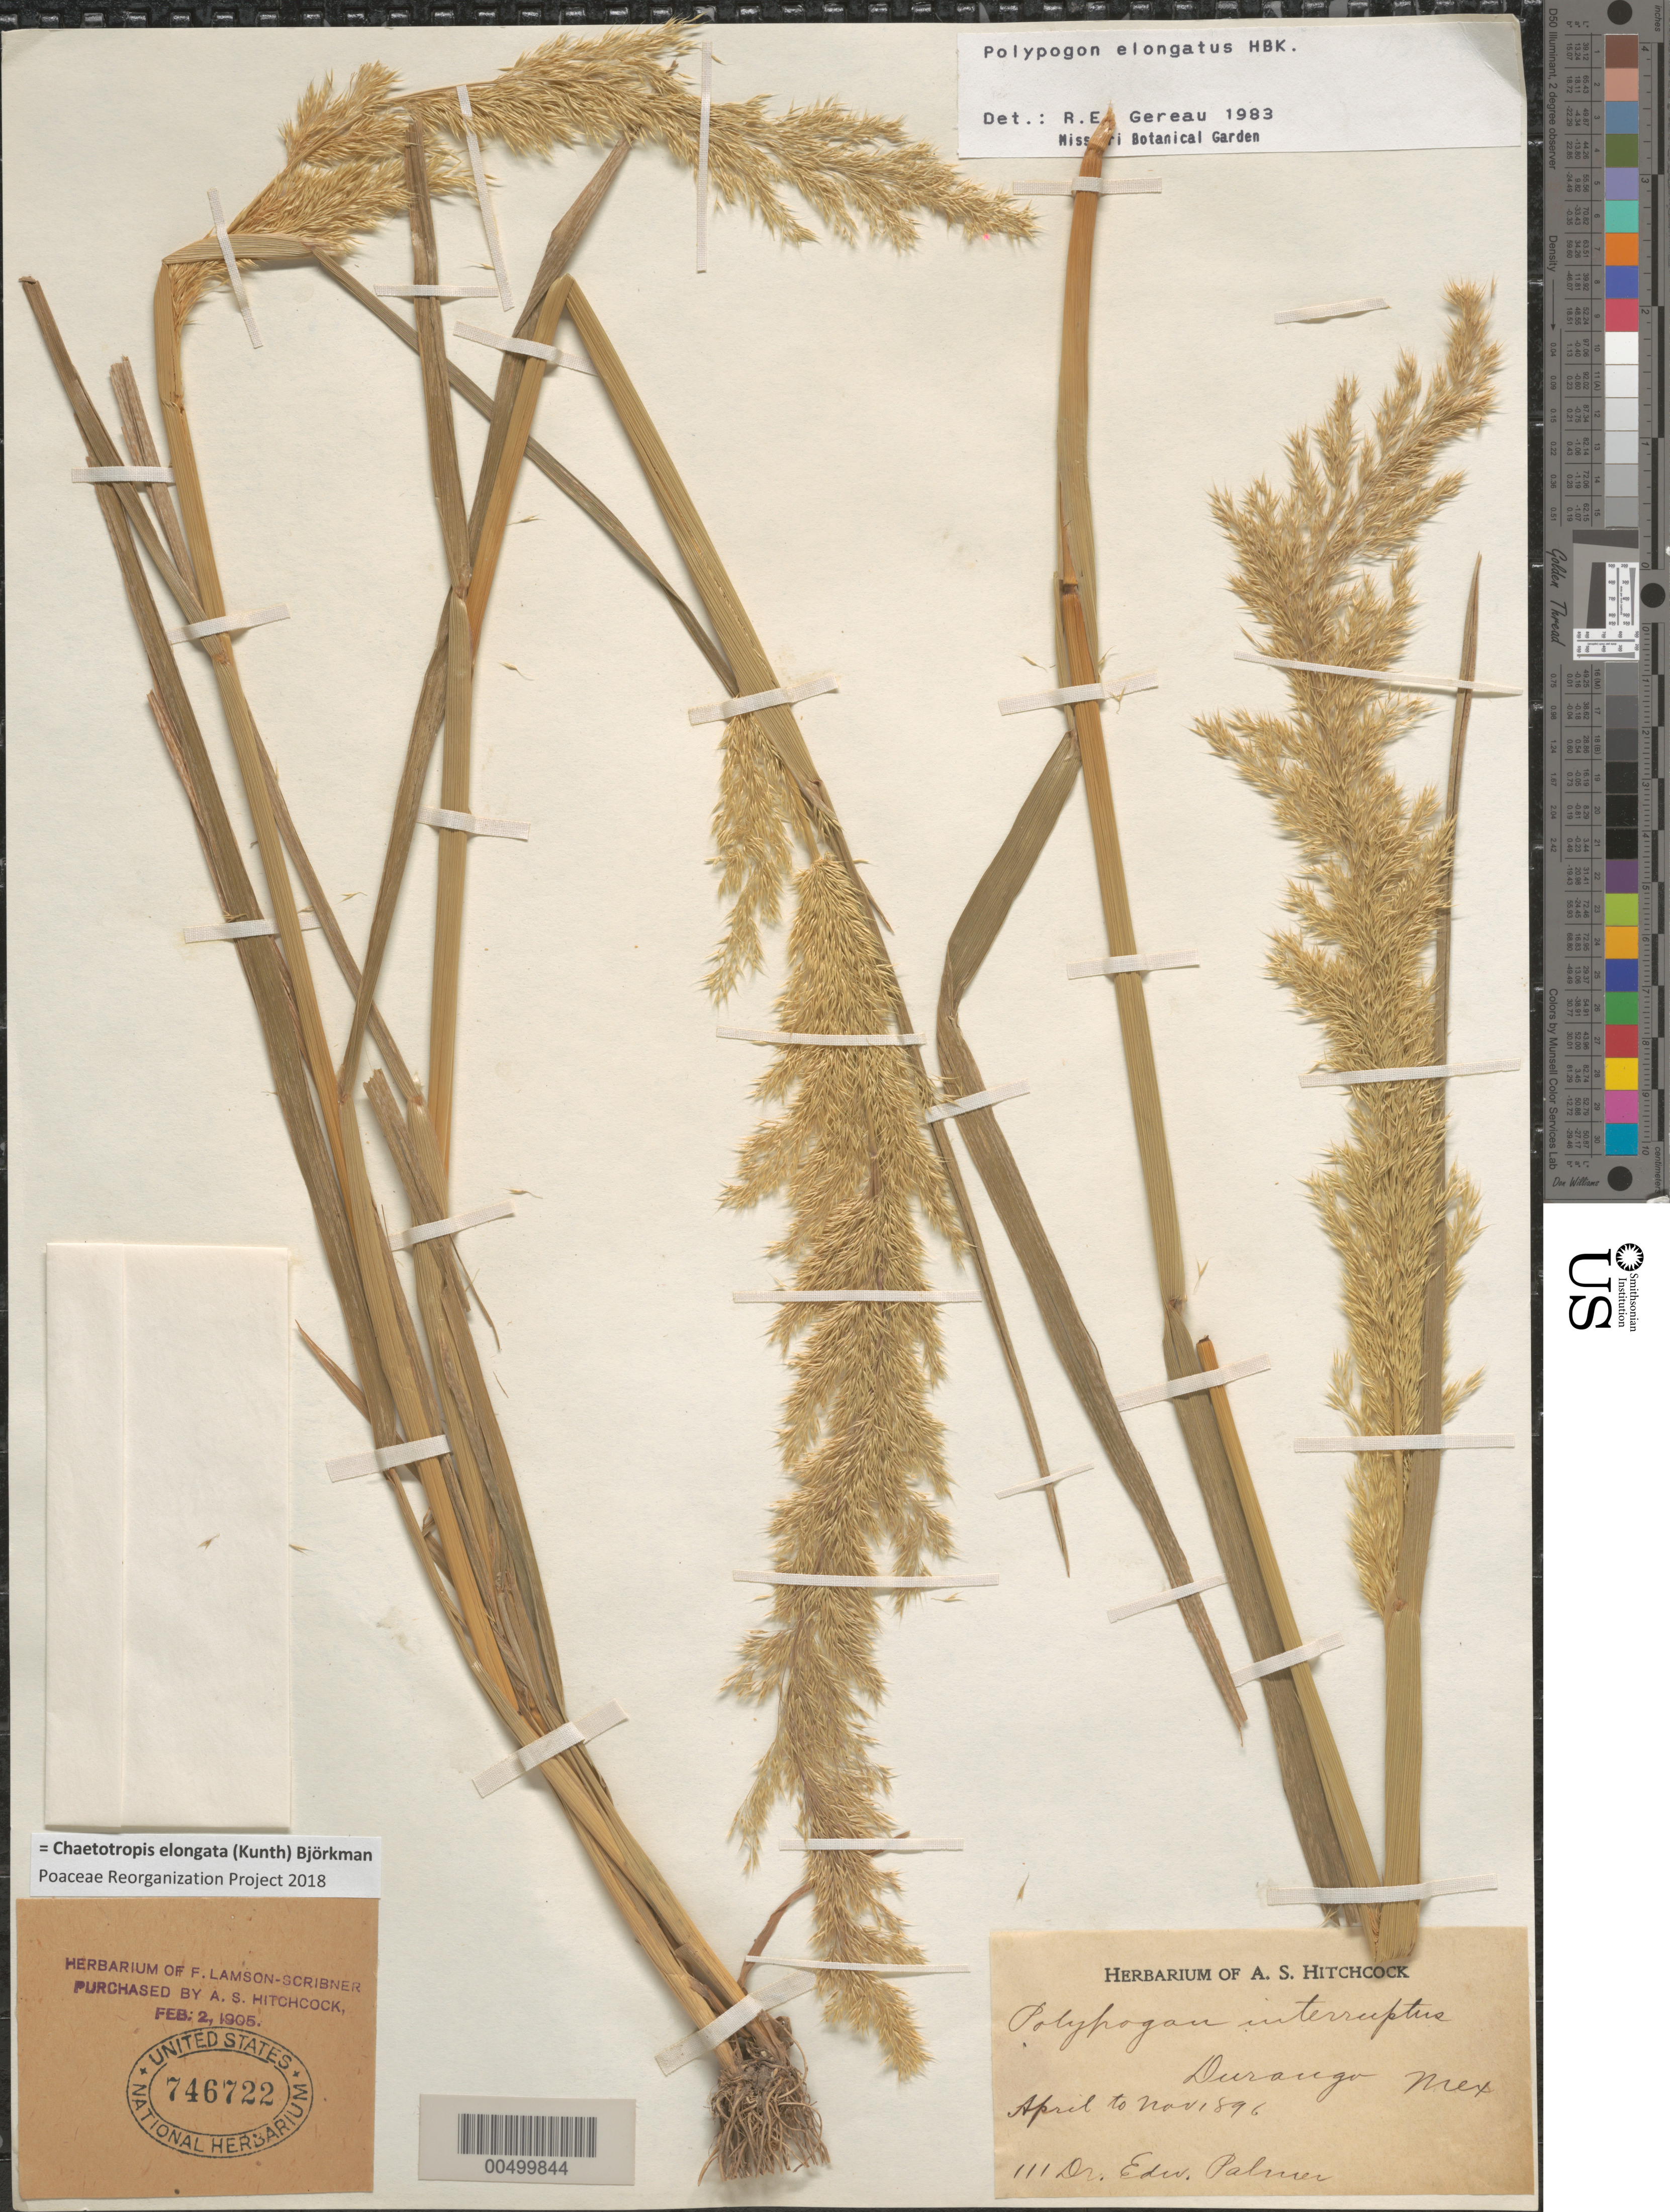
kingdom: Plantae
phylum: Tracheophyta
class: Liliopsida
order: Poales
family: Poaceae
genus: Chaetotropis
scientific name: Chaetotropis elongata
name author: (Kunth) Björkman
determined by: Poaceae Reorganization Project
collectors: E. Palmer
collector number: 111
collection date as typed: Apr 1896 to Nov 1896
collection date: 1896-04/1896-11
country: Mexico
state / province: Durango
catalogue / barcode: US 746722